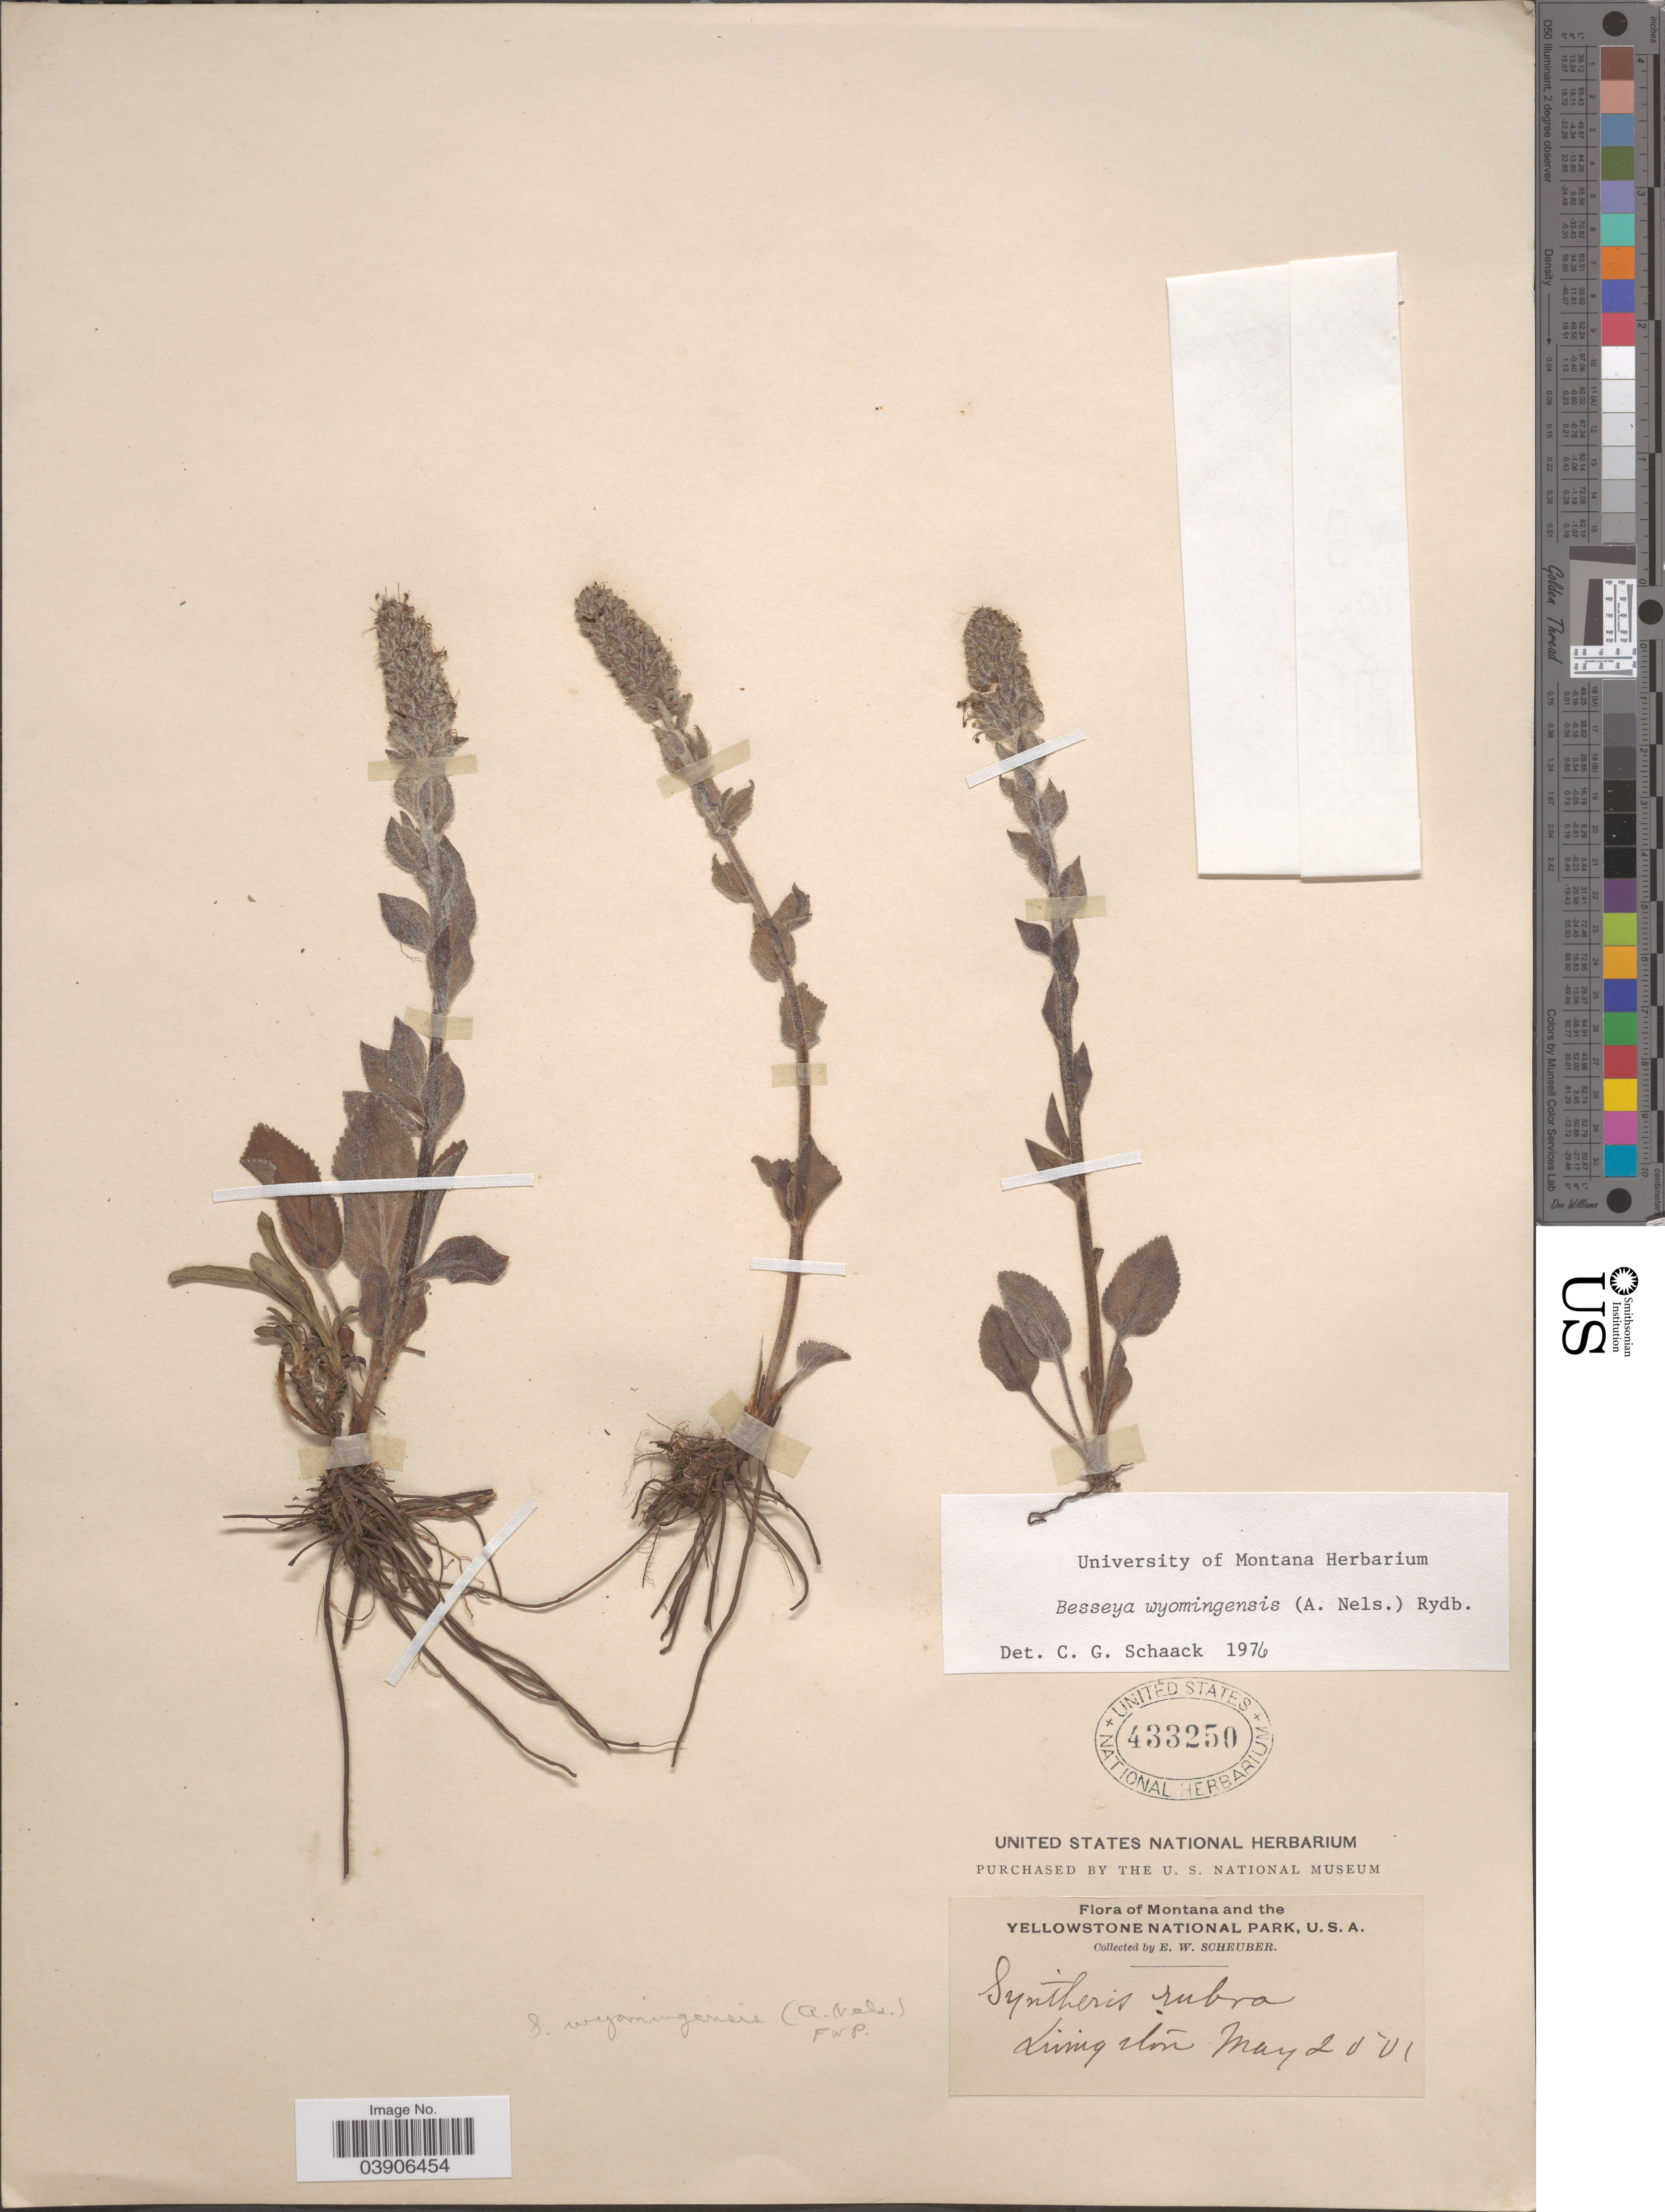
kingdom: Plantae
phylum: Tracheophyta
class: Magnoliopsida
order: Lamiales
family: Plantaginaceae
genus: Synthyris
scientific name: Synthyris wyomingensis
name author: A. Heller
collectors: E. Scheuber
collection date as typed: Transcribed d/m/y: 25/5/1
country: United States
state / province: Montana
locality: Montana and the Yellowstone Park. Livingston.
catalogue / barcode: US 433250